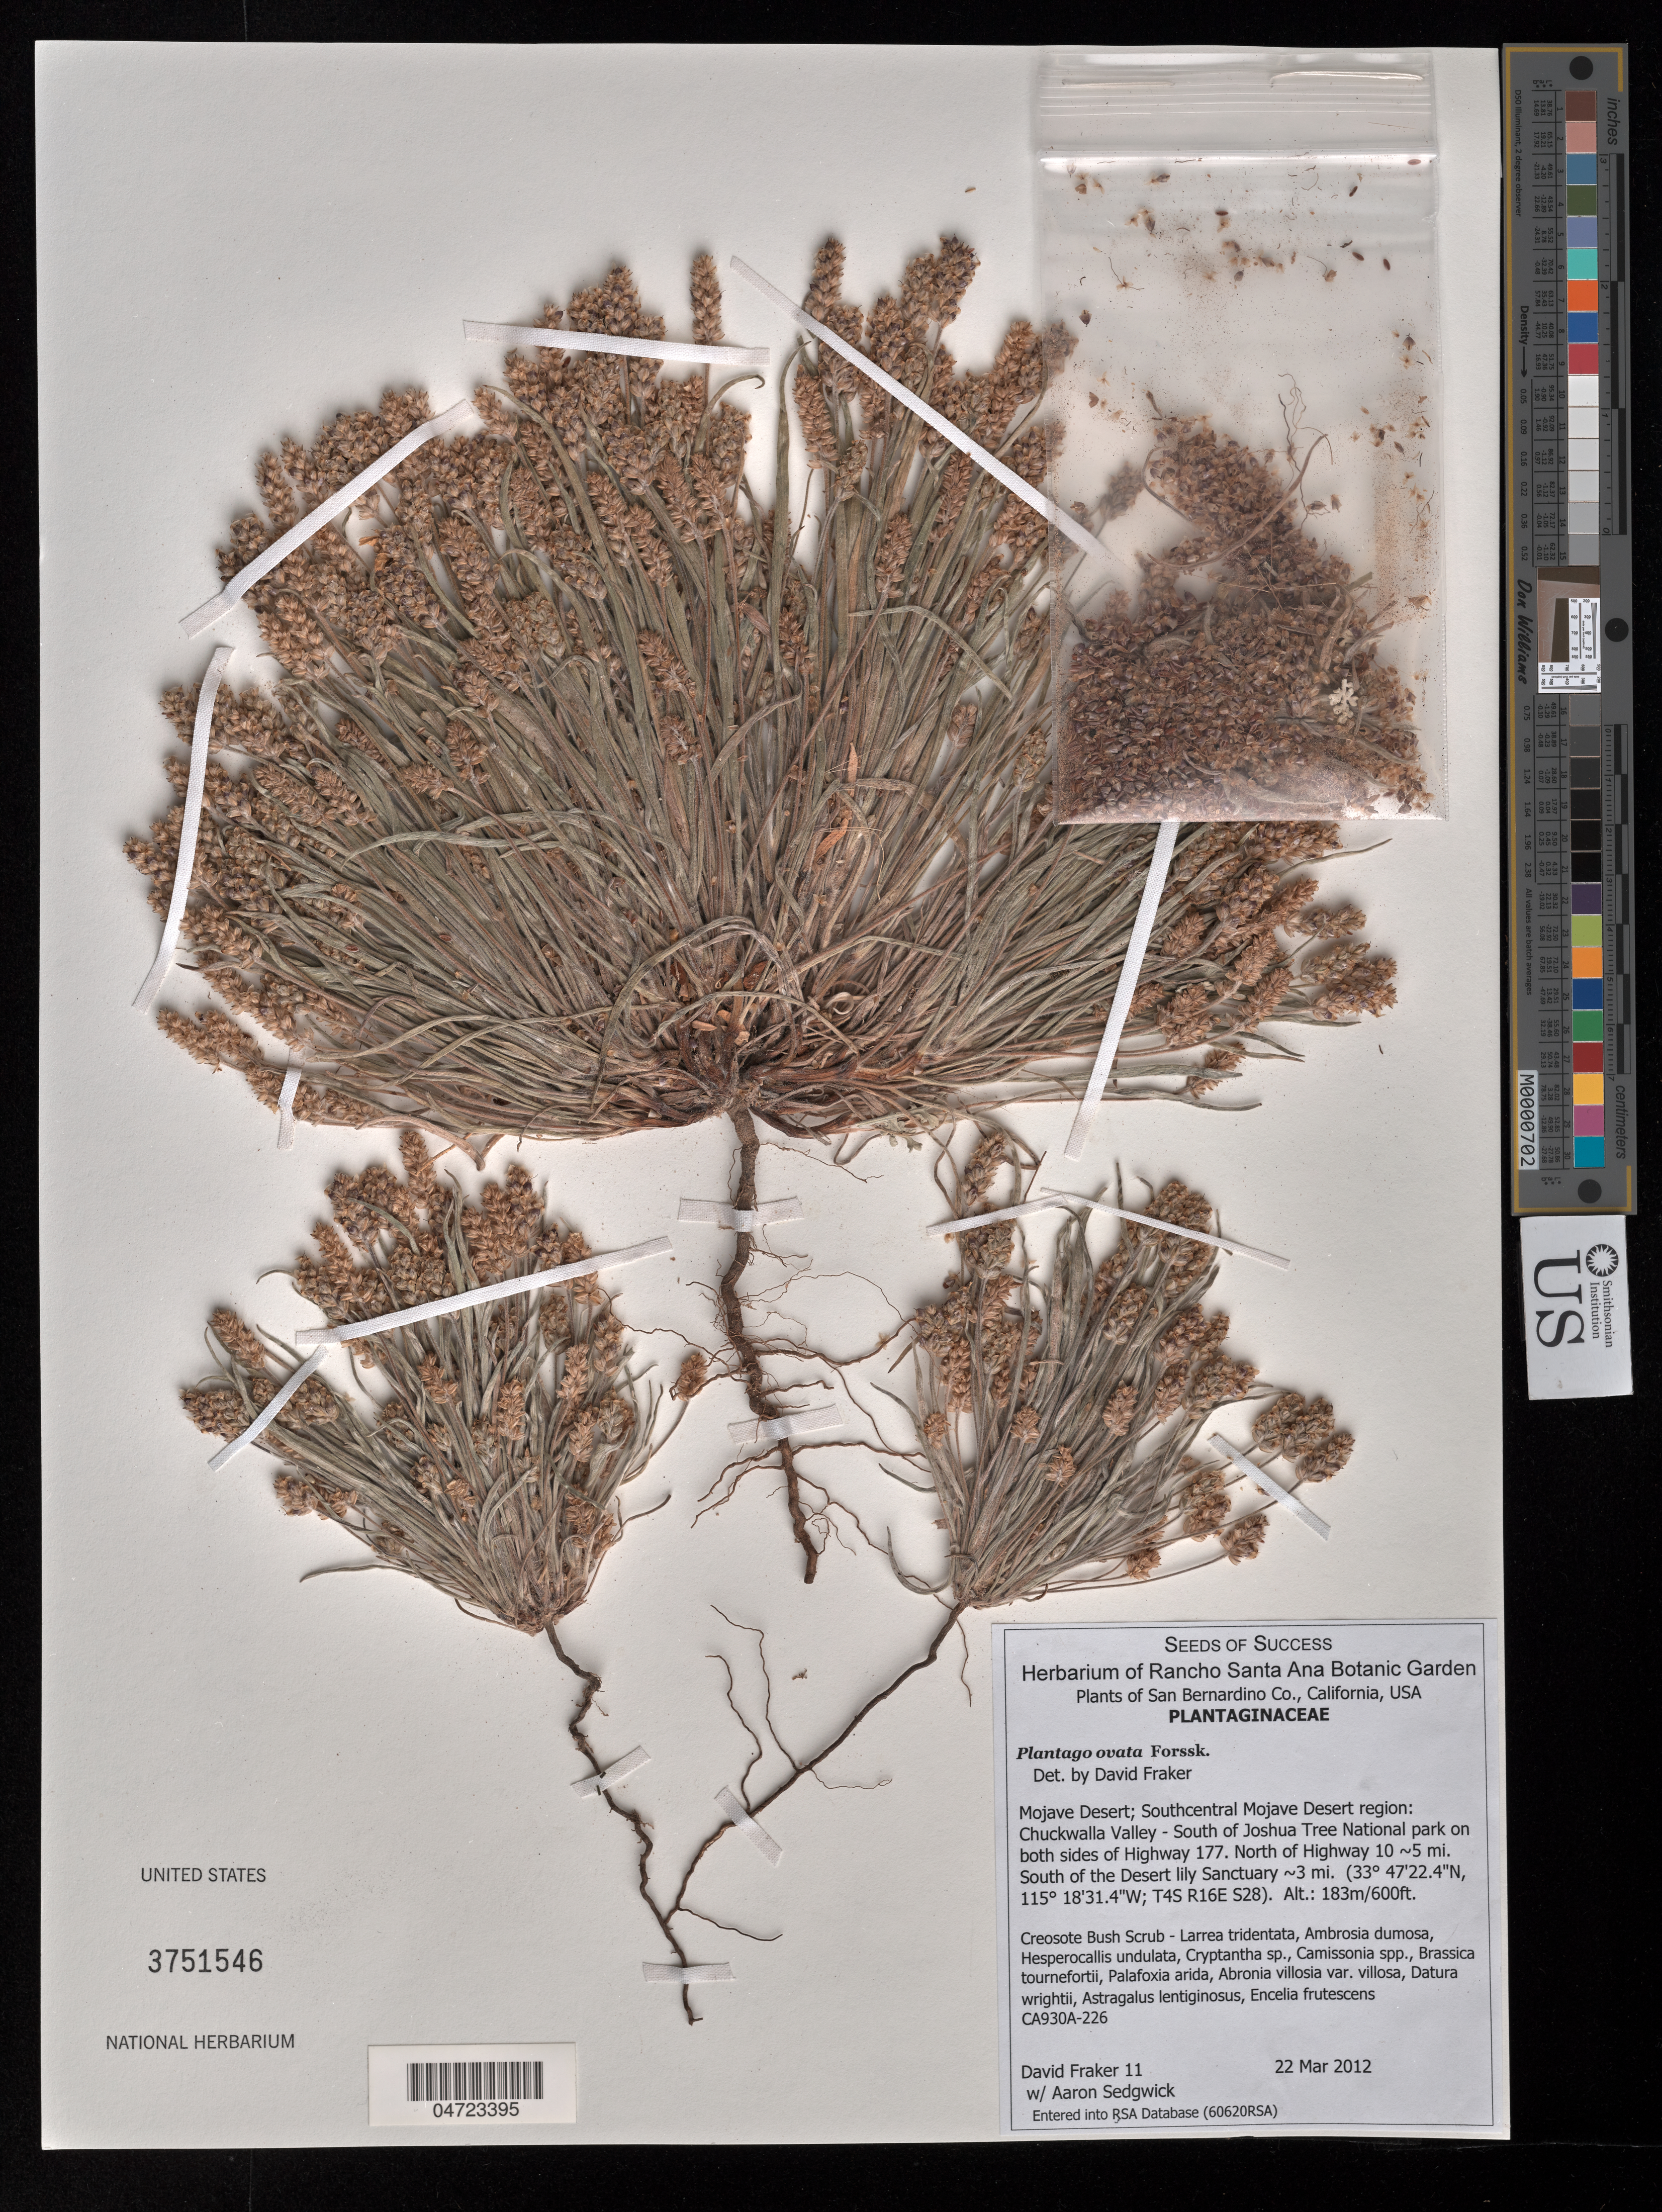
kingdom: Plantae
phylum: Tracheophyta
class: Magnoliopsida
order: Lamiales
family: Plantaginaceae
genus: Plantago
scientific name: Plantago ovata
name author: Forssk.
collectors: D. Fraker & A. Sedgwick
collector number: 11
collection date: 2012-03-22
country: United States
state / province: California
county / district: San Bernardino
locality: San Bernardino Co. Mojave Desert; Southcentral Mojave Desert region: Chuckwalla Valley - South of Joshua Tree National park on both sides of Highway 177. North of Highway 10 ~5 mi. South of the Desert lily Sanctuary ~3 mi. T4S R16E S28.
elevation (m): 183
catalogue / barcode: US 3751546